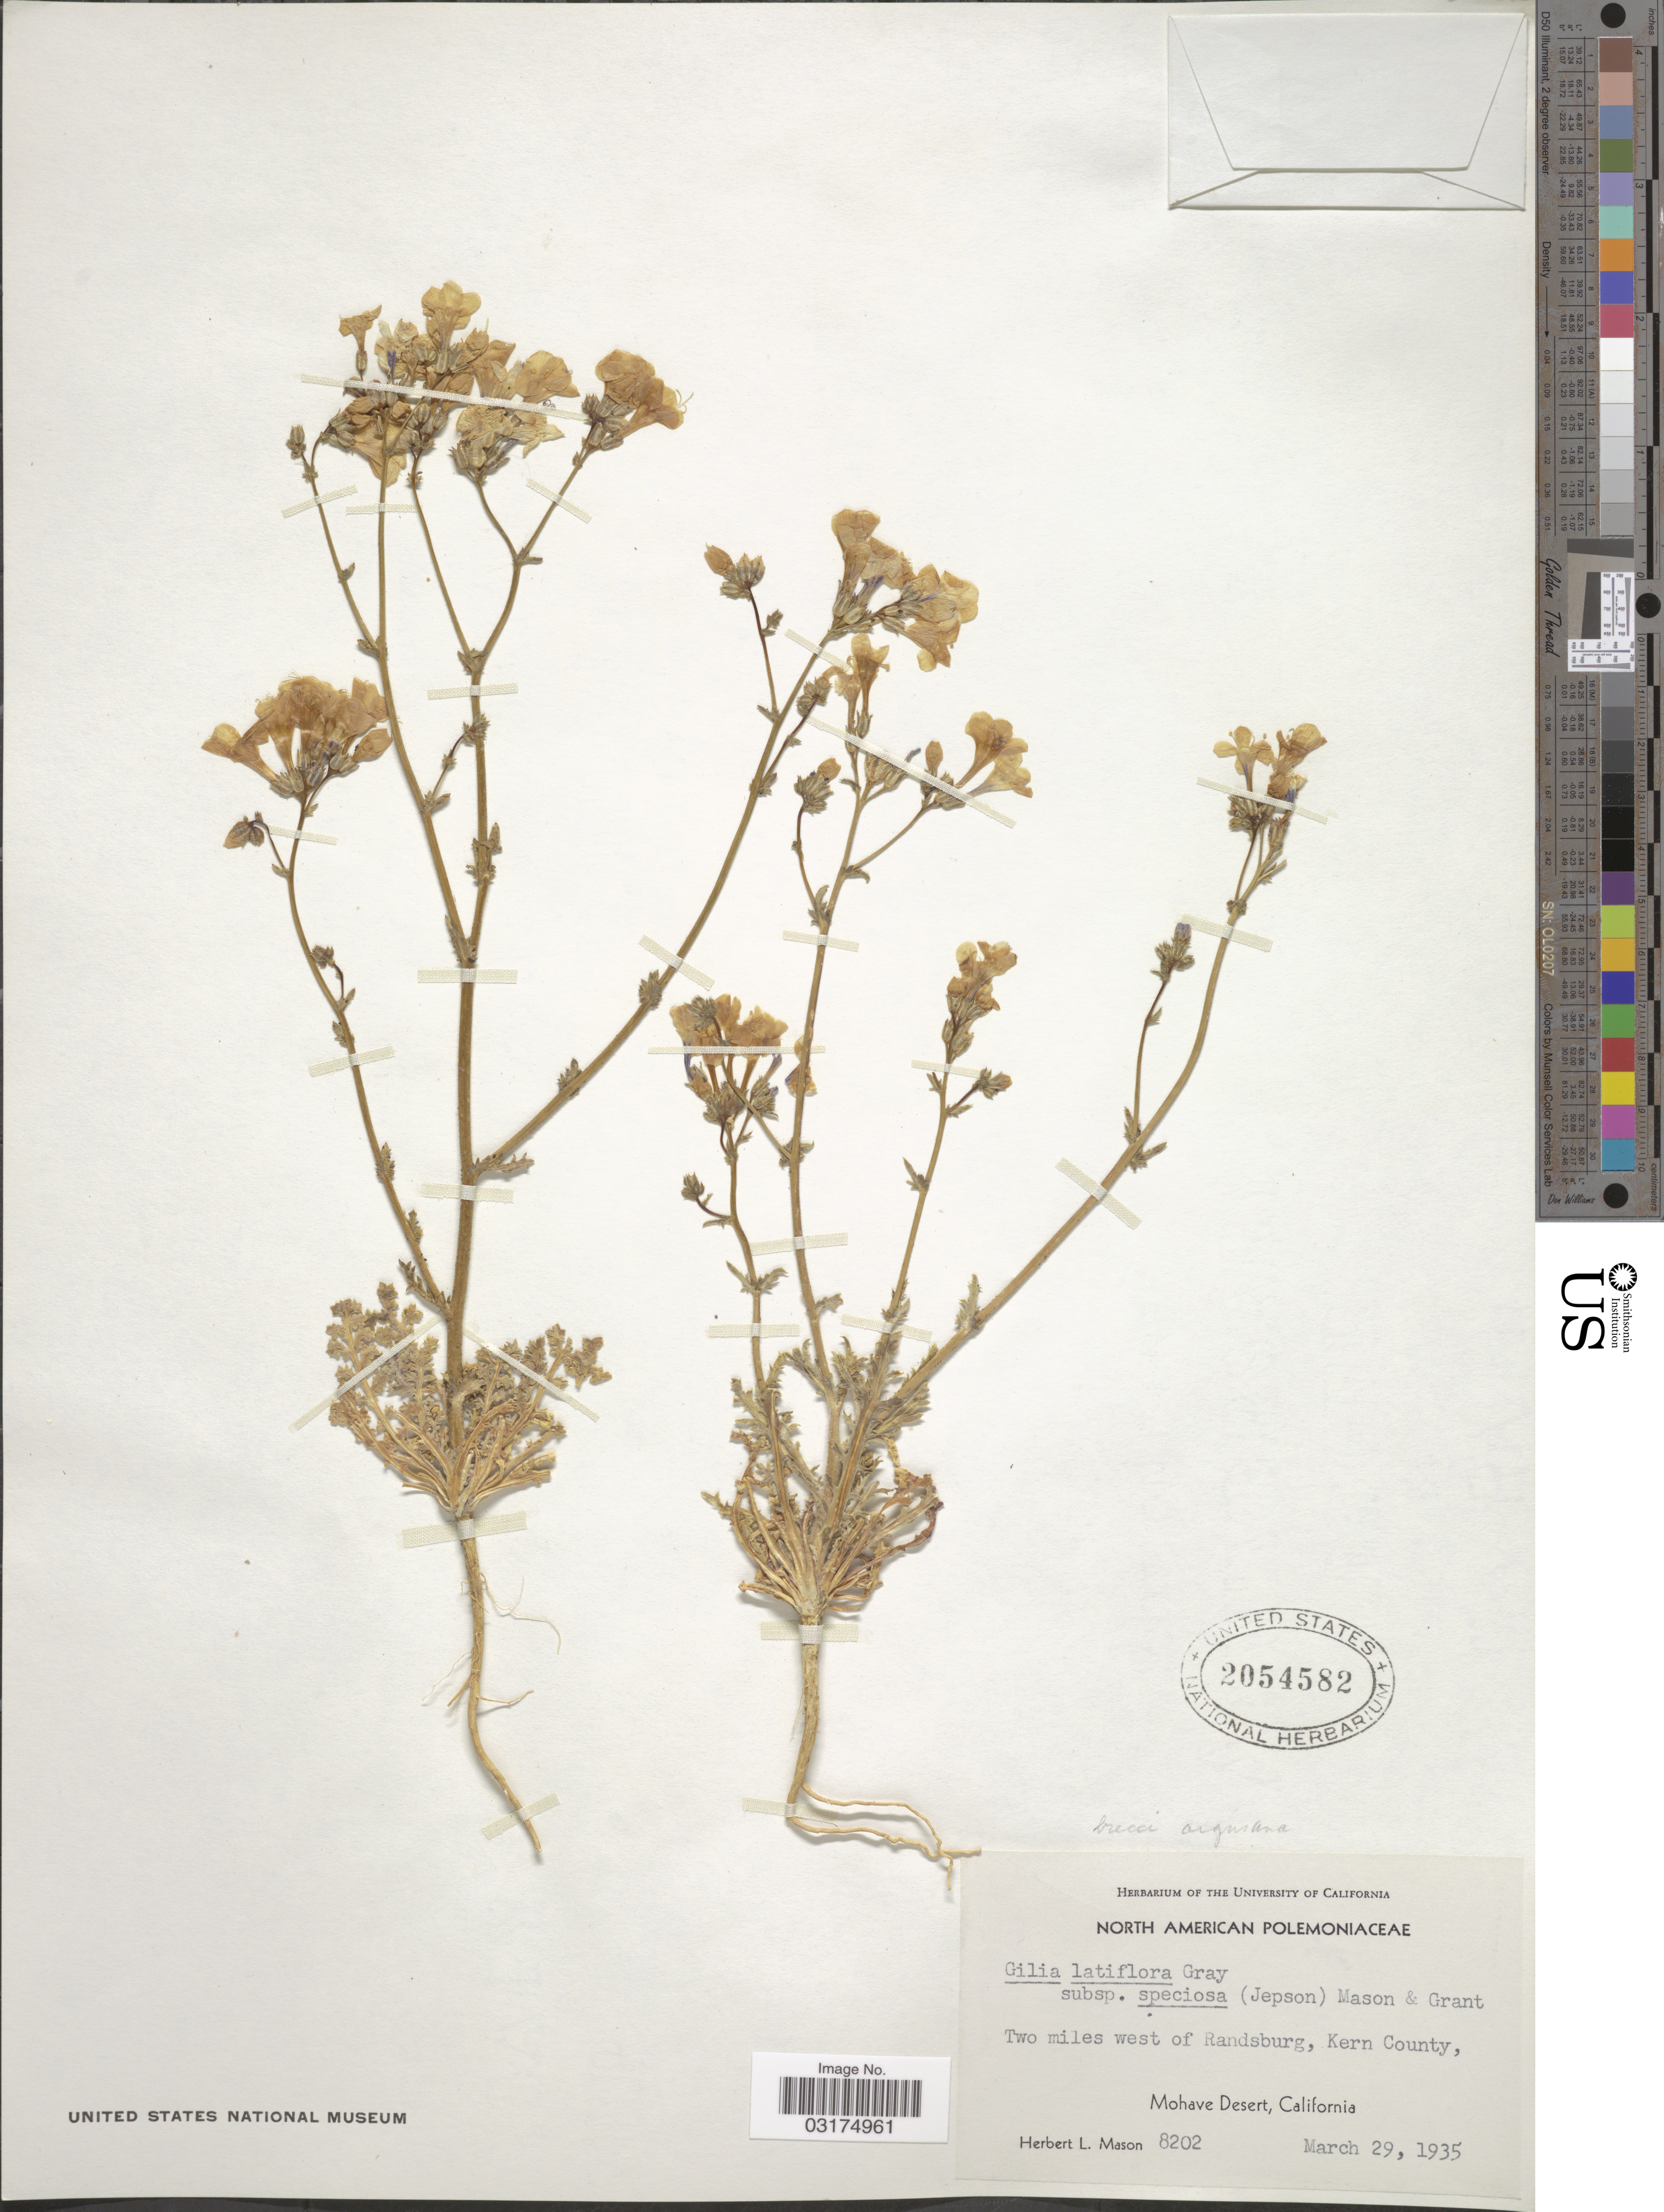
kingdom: Plantae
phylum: Tracheophyta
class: Magnoliopsida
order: Ericales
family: Polemoniaceae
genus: Gilia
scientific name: Gilia sp.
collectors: H. L. Mason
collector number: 8202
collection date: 1935-03-29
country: United States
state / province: California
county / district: Kern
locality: Two miles west of Randsburg, Kern County, Mohave Desert.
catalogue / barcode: US 2054582